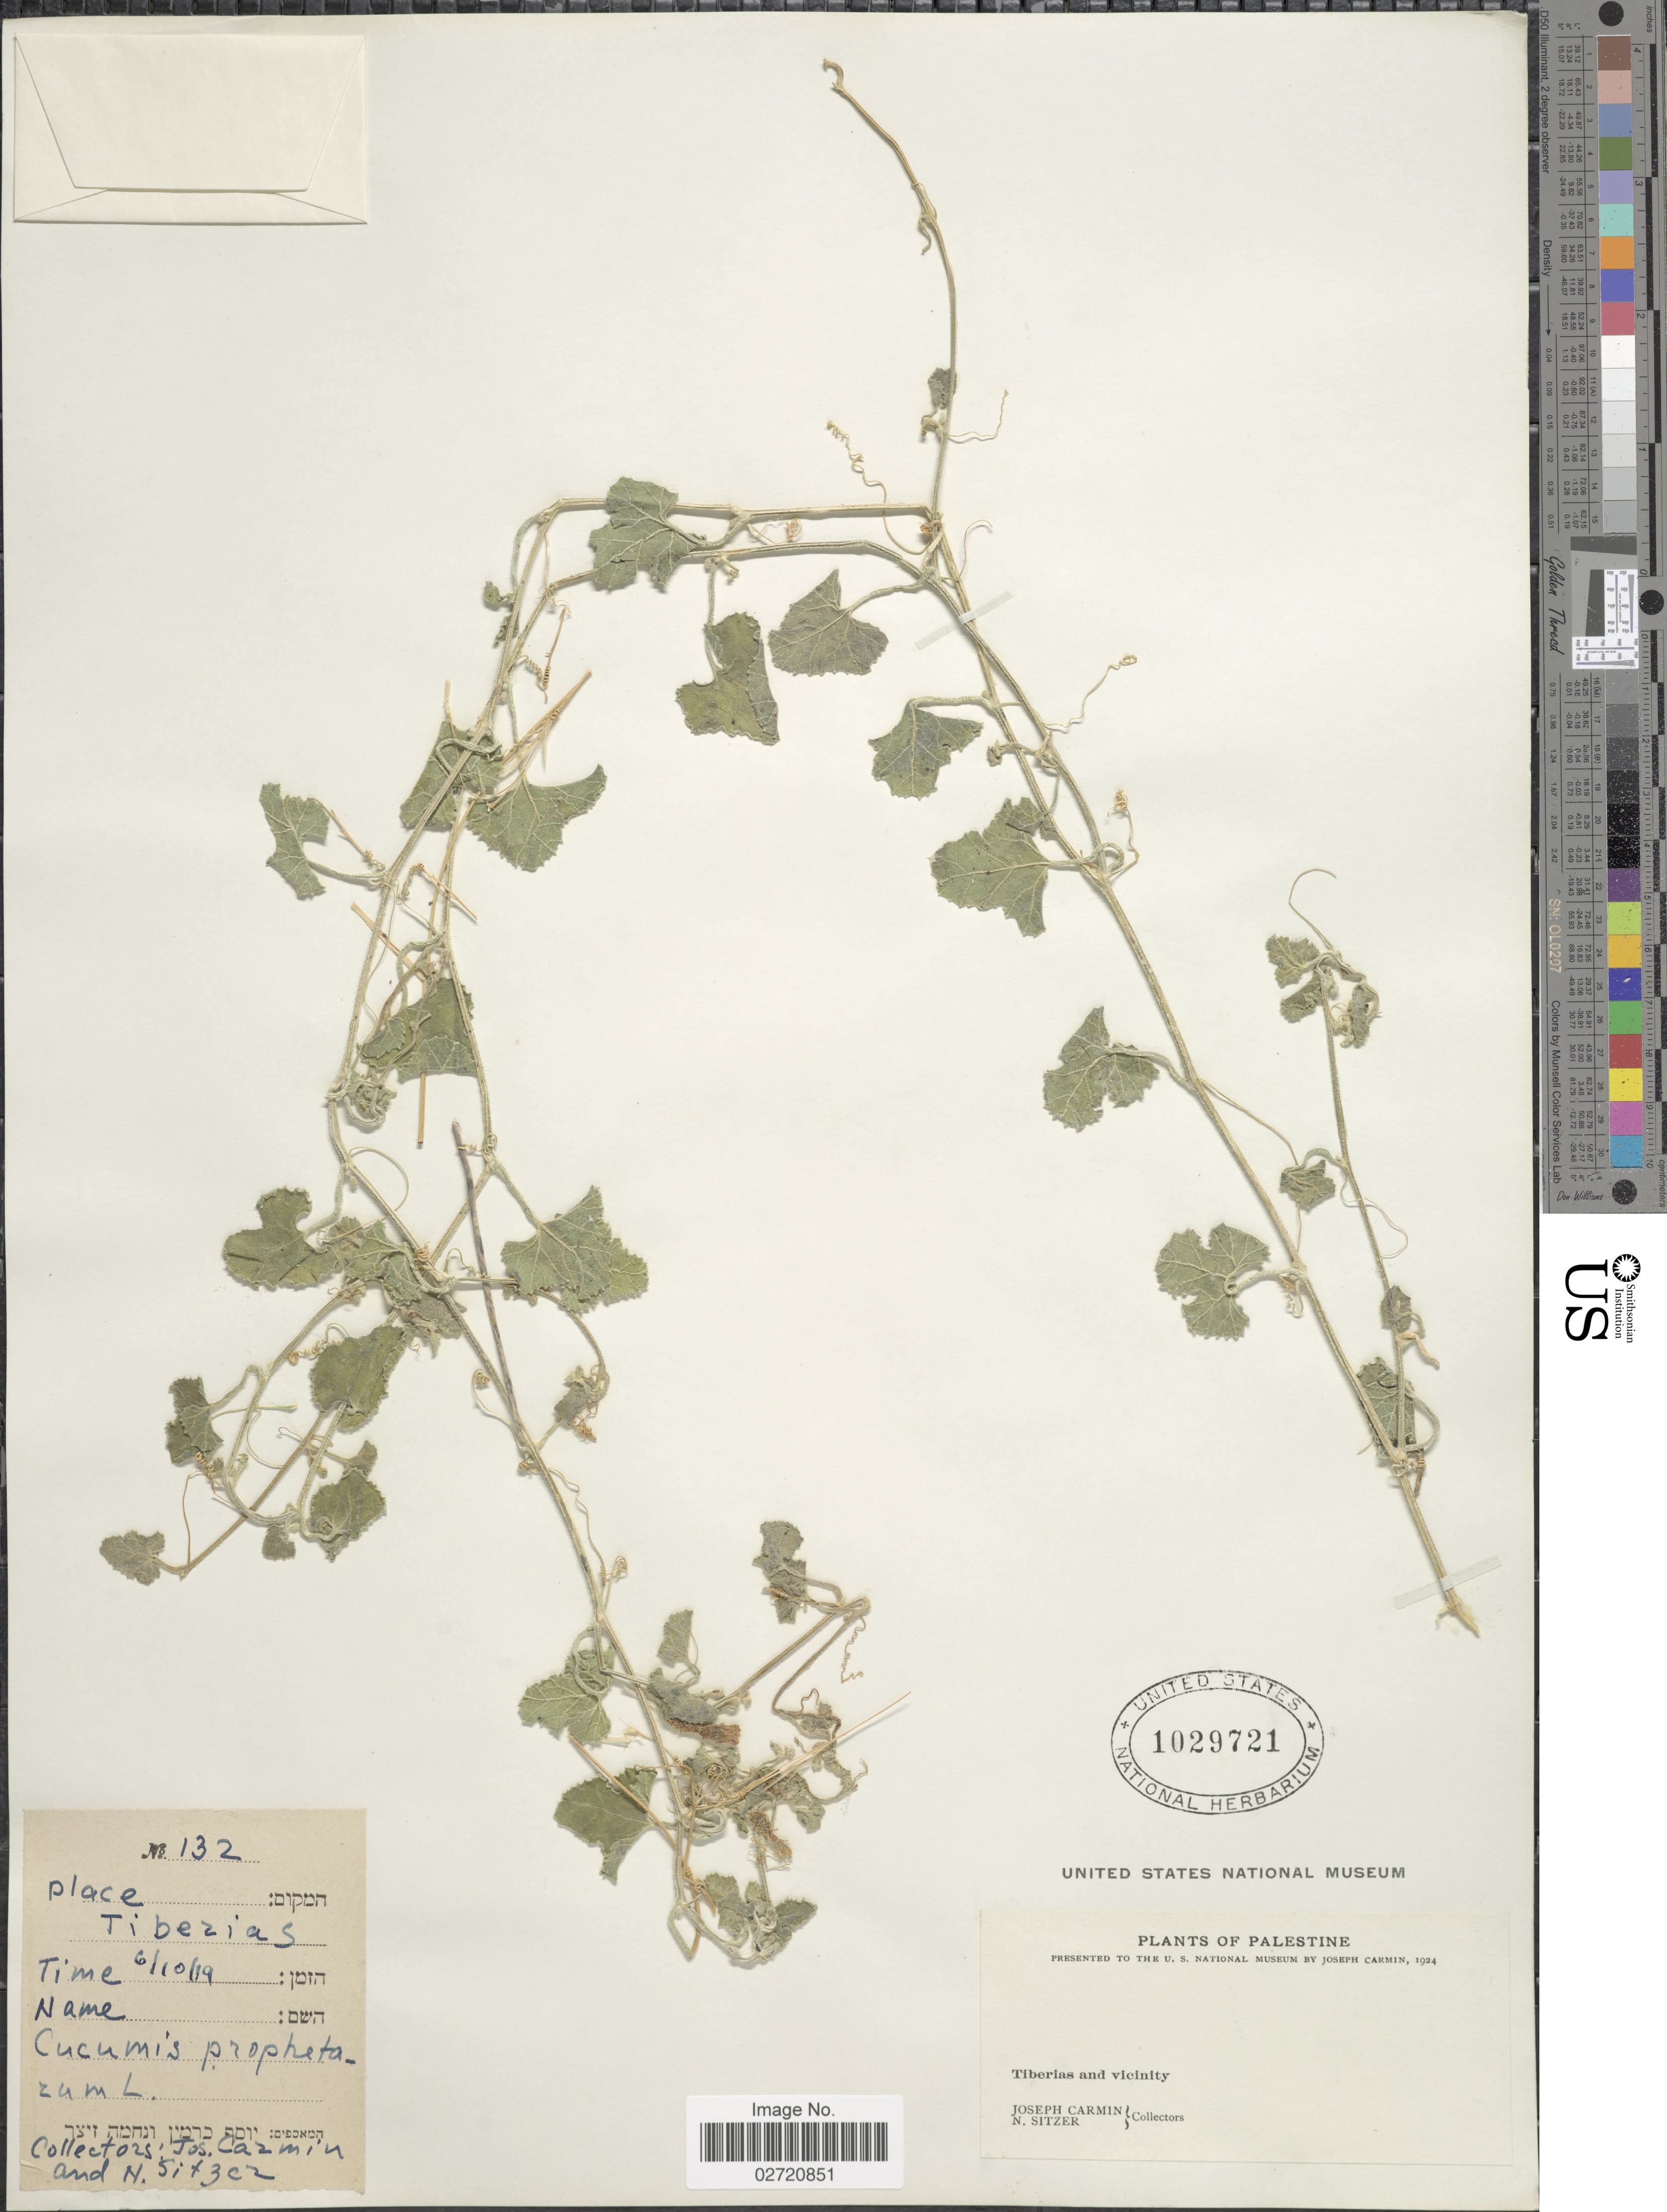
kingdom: Plantae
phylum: Tracheophyta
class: Magnoliopsida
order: Cucurbitales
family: Cucurbitaceae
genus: Cucumis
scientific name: Cucumis prophetarum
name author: L.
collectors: J. Carmin & N. Sitzer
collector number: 132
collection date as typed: Transcribed d/m/y: 6/10/19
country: Israel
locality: Palestine. Tiberias and vicinity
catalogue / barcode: US 1029721